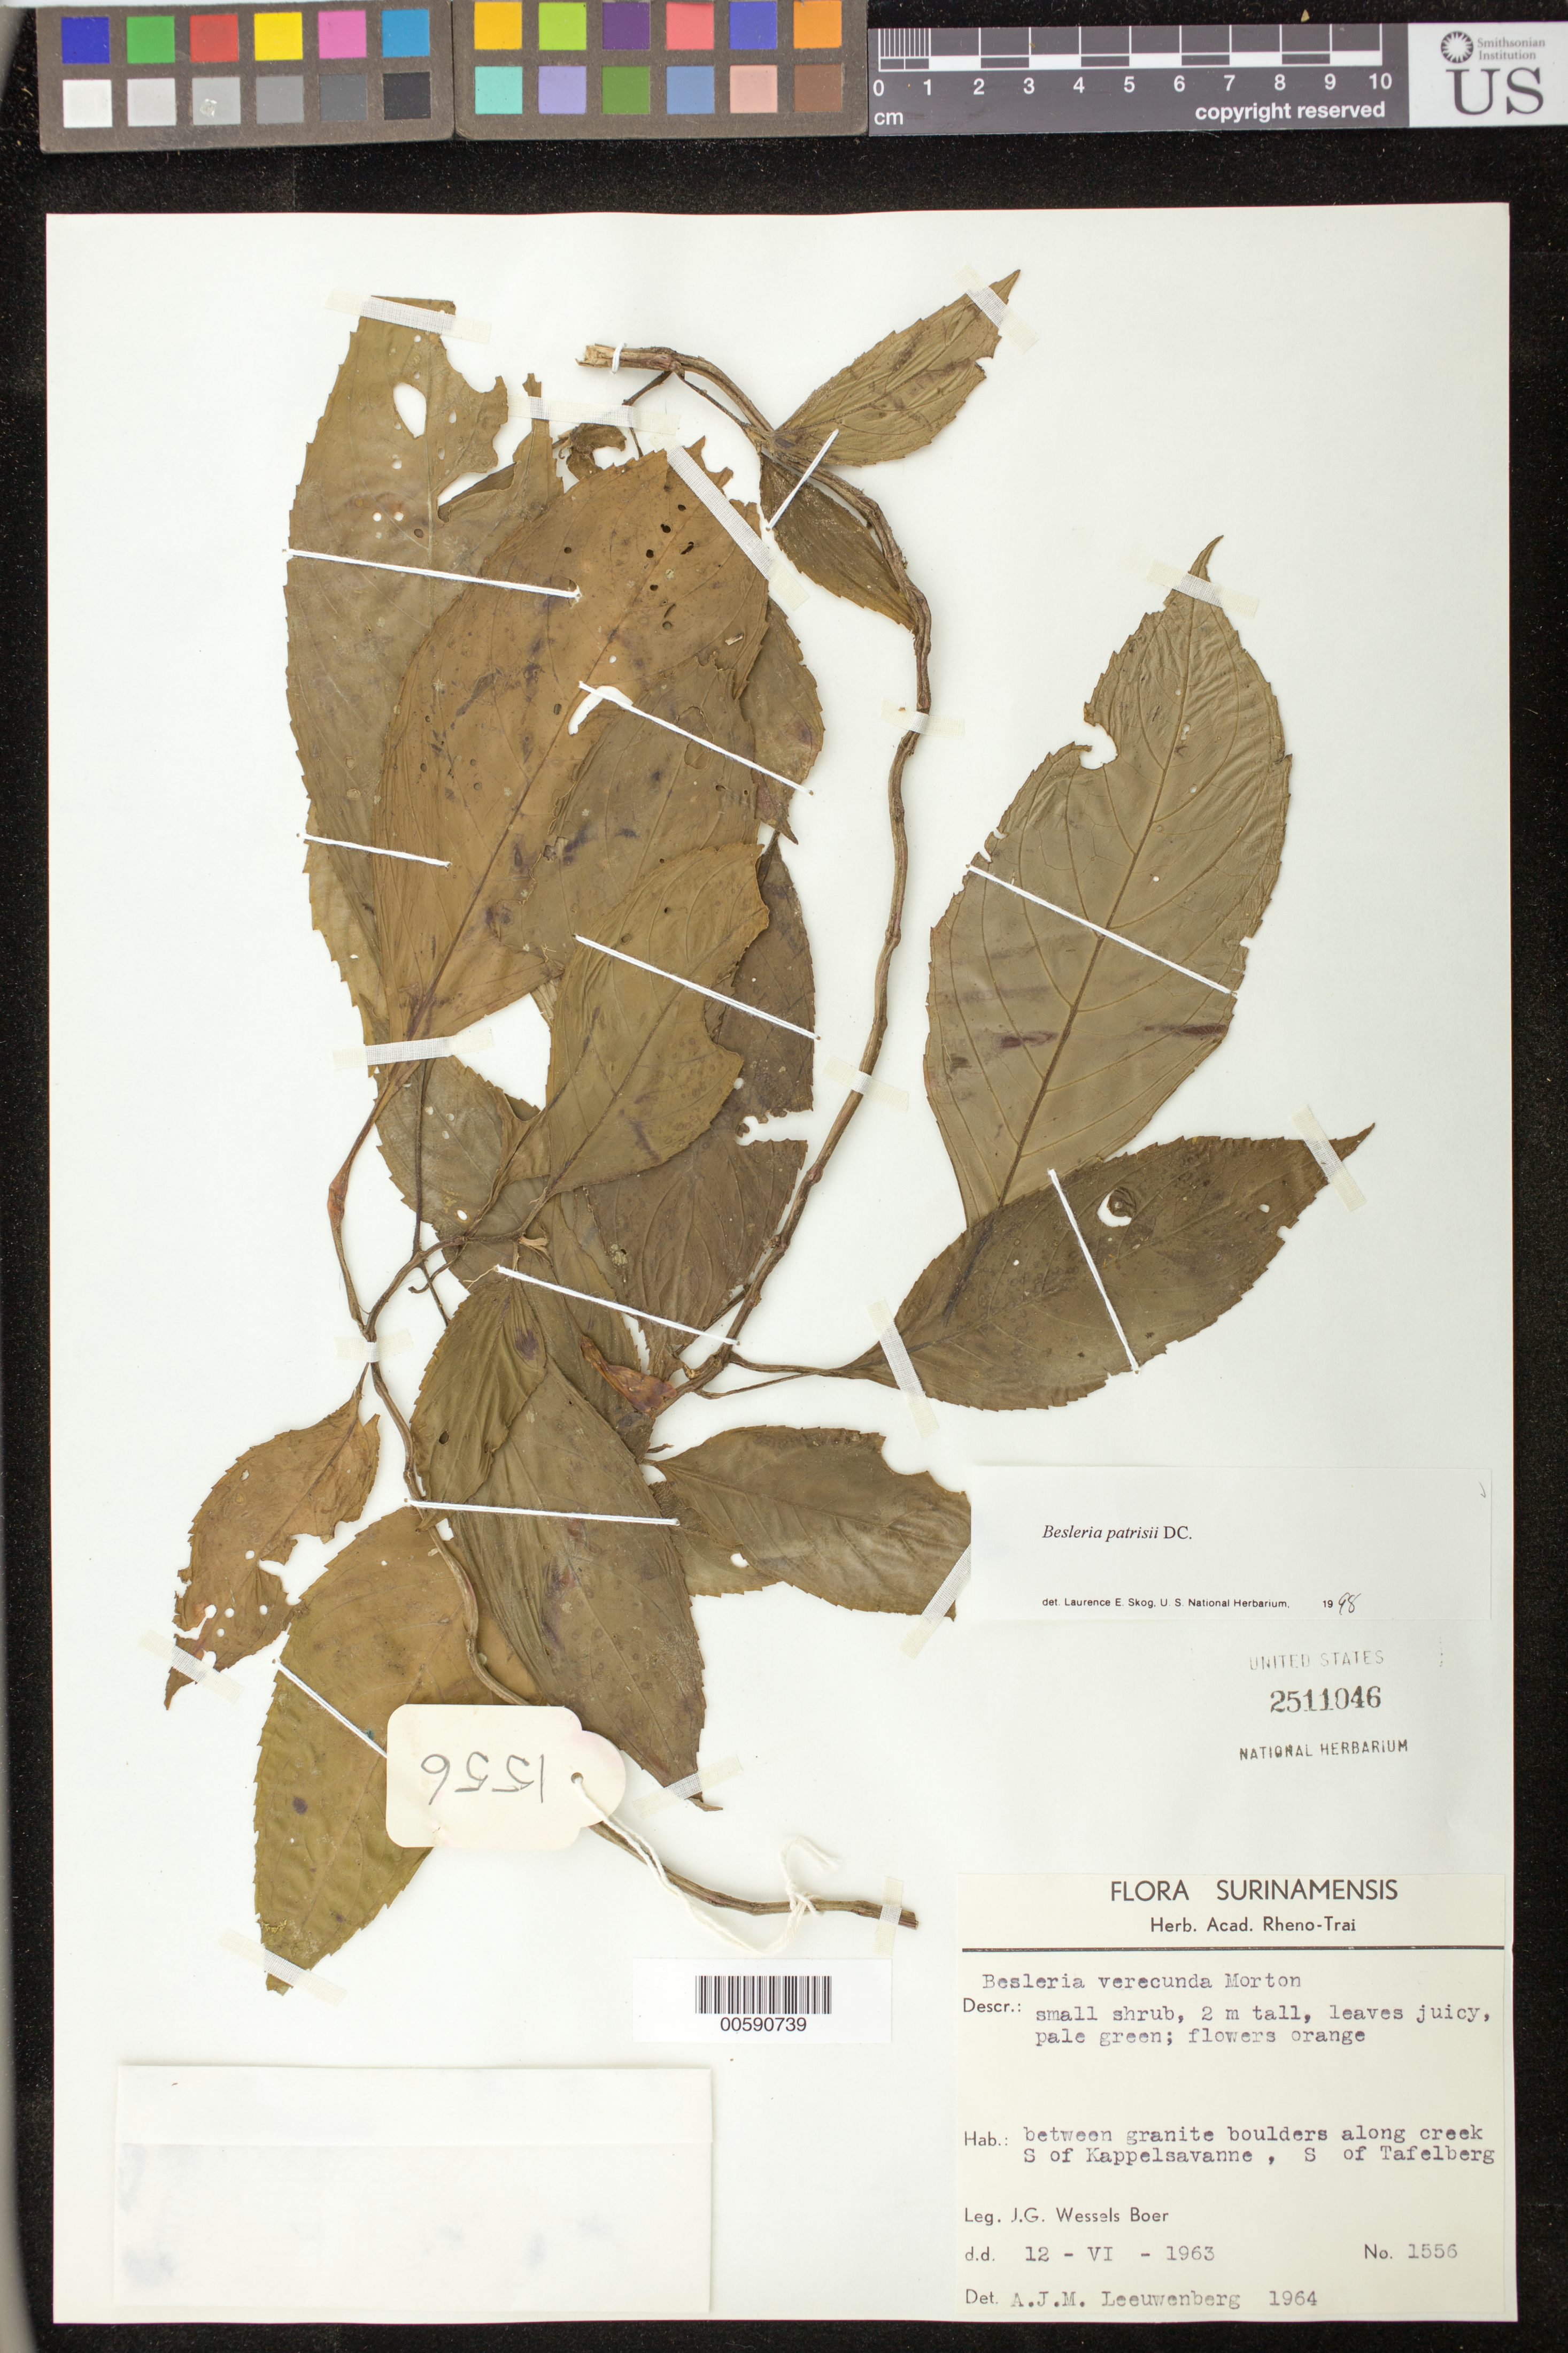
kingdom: Plantae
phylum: Tracheophyta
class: Magnoliopsida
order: Lamiales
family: Gesneriaceae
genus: Besleria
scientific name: Besleria patrisii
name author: DC.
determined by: Skog, Laurence E.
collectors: J. G. Wessels Boer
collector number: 1556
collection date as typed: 12 Jun 1963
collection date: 1963-06-12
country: Suriname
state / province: Sipaliwini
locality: S of Kappelsavanne, S of Tafelberg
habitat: Between granite boulders along creek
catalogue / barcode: US 2511046